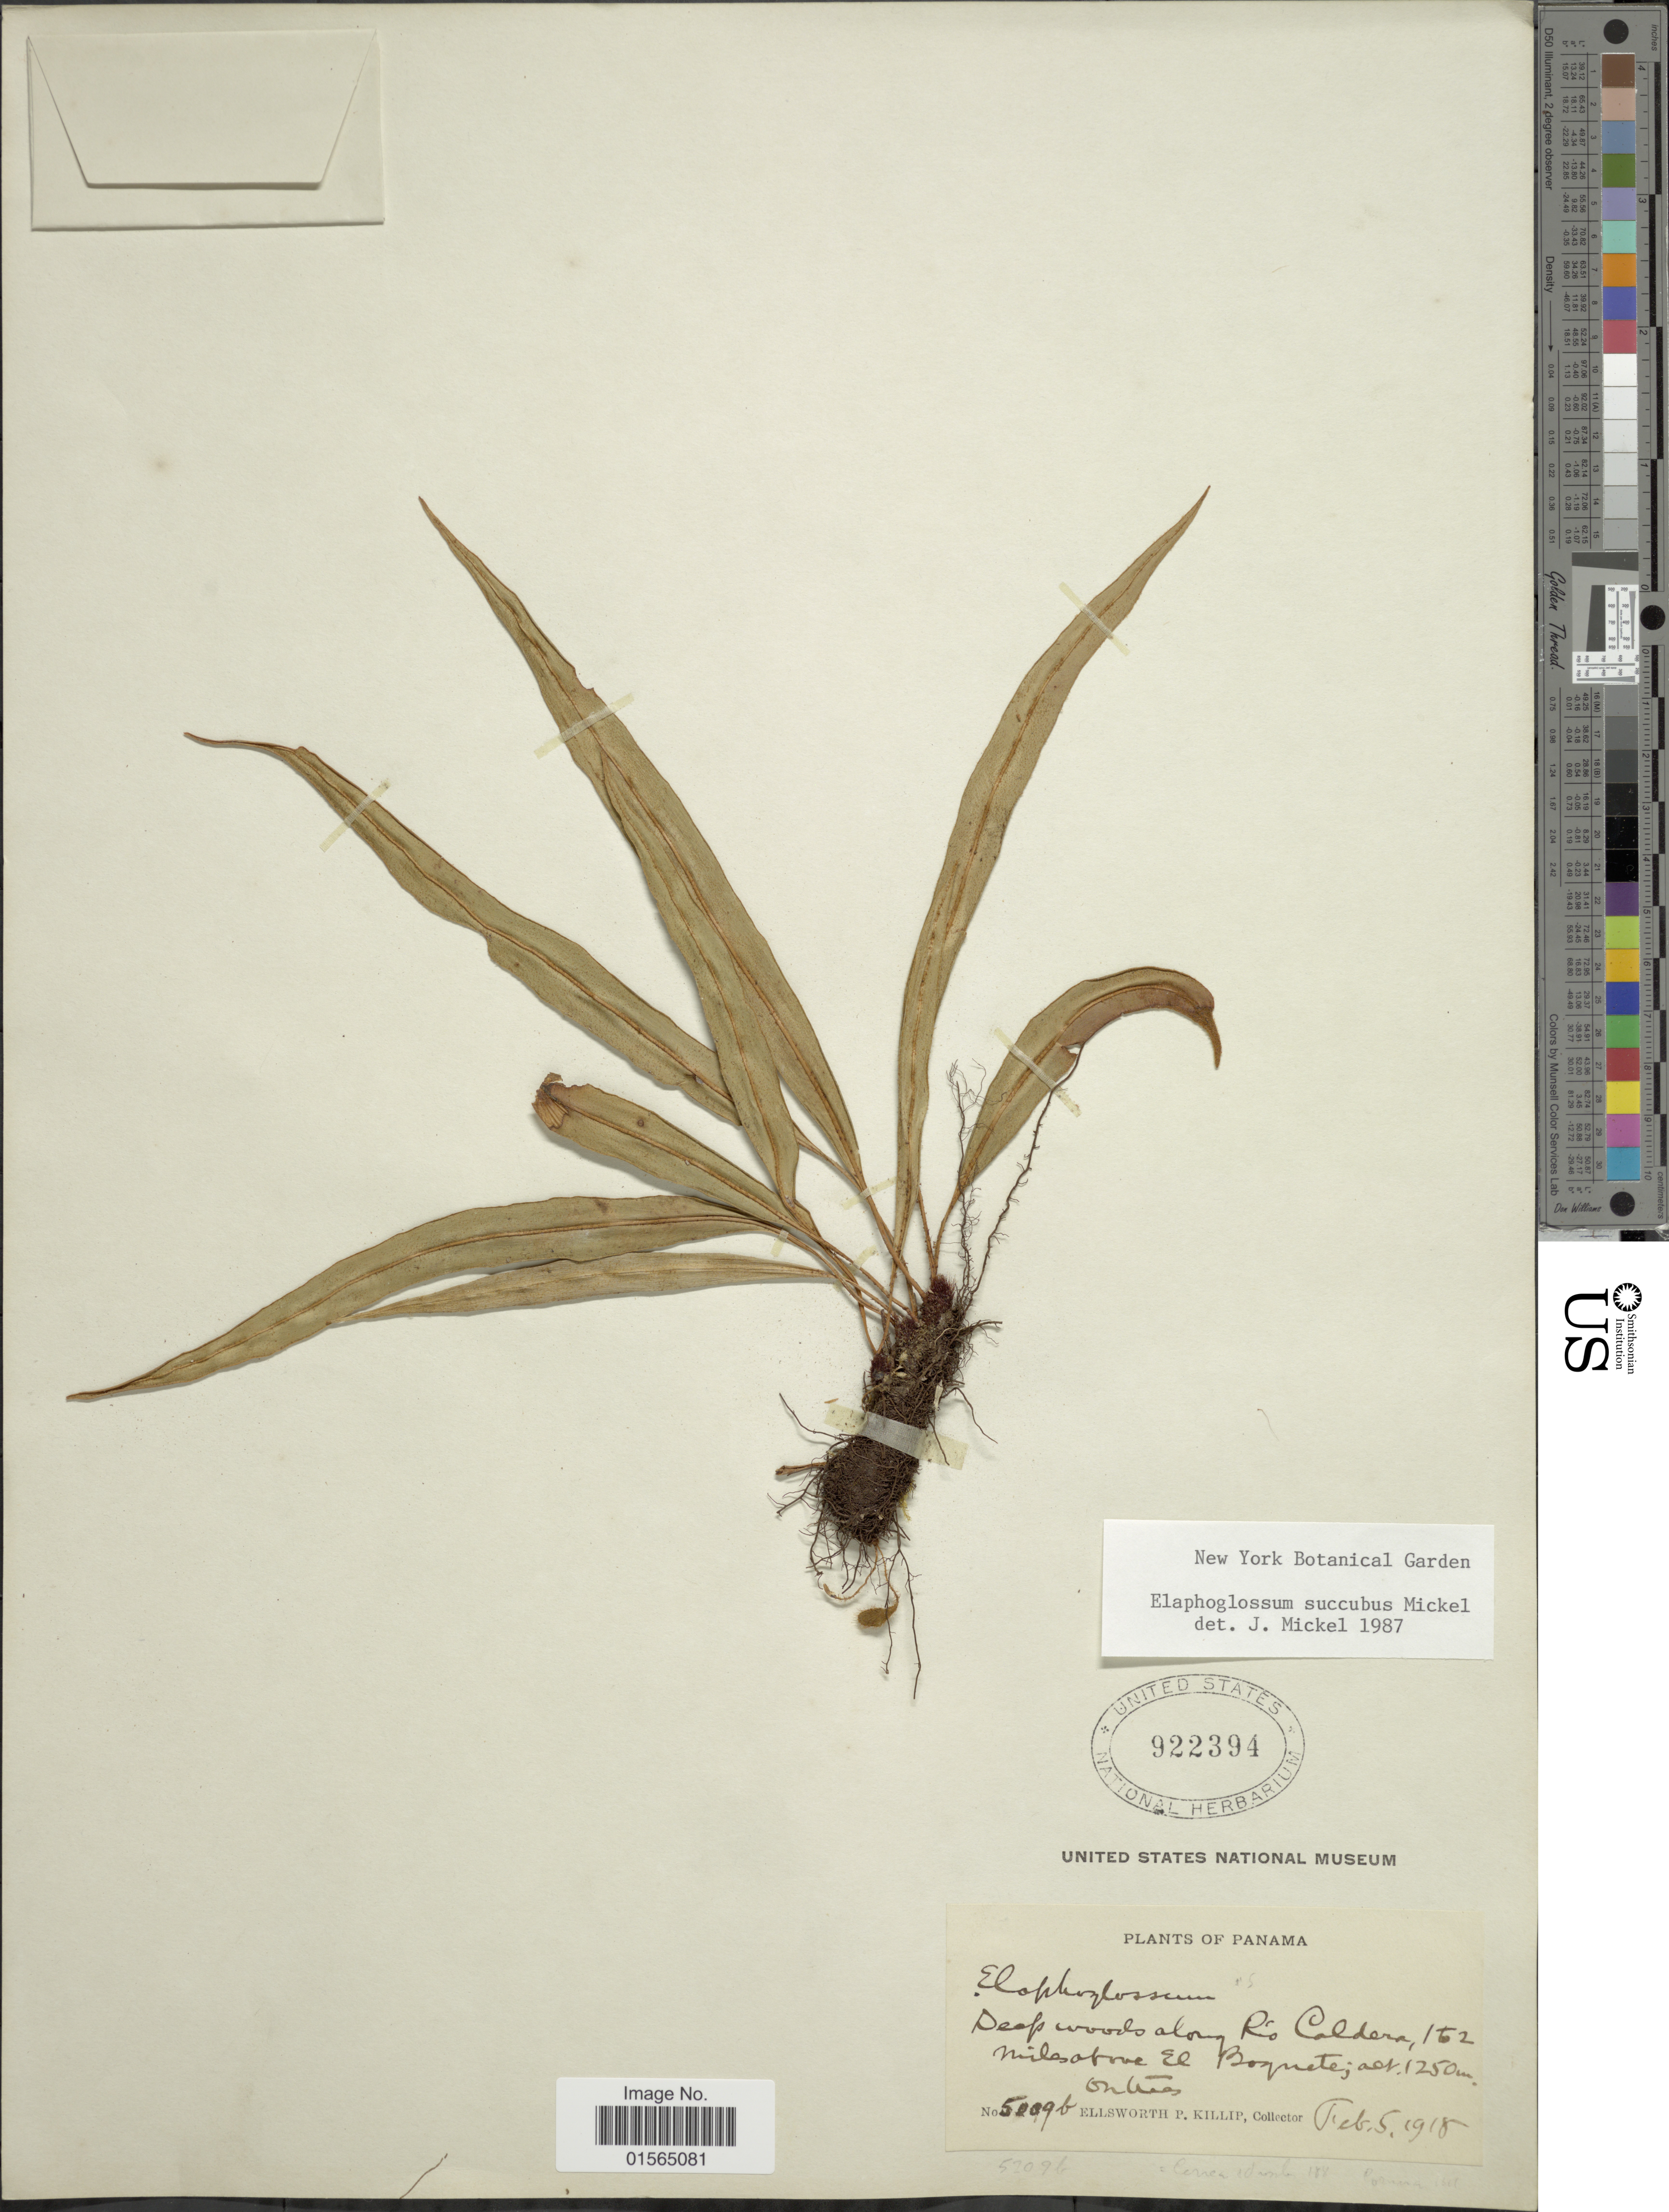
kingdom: Plantae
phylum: Tracheophyta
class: Polypodiopsida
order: Polypodiales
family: Dryopteridaceae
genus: Elaphoglossum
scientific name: Elaphoglossum succubus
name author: Mickel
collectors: E. P. Killip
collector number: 5209b*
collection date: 1918-02-05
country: Panama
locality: Deep woods along Rio Caldera, 1 to 2 milestone El Boquete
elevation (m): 1250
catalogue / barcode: US 922394